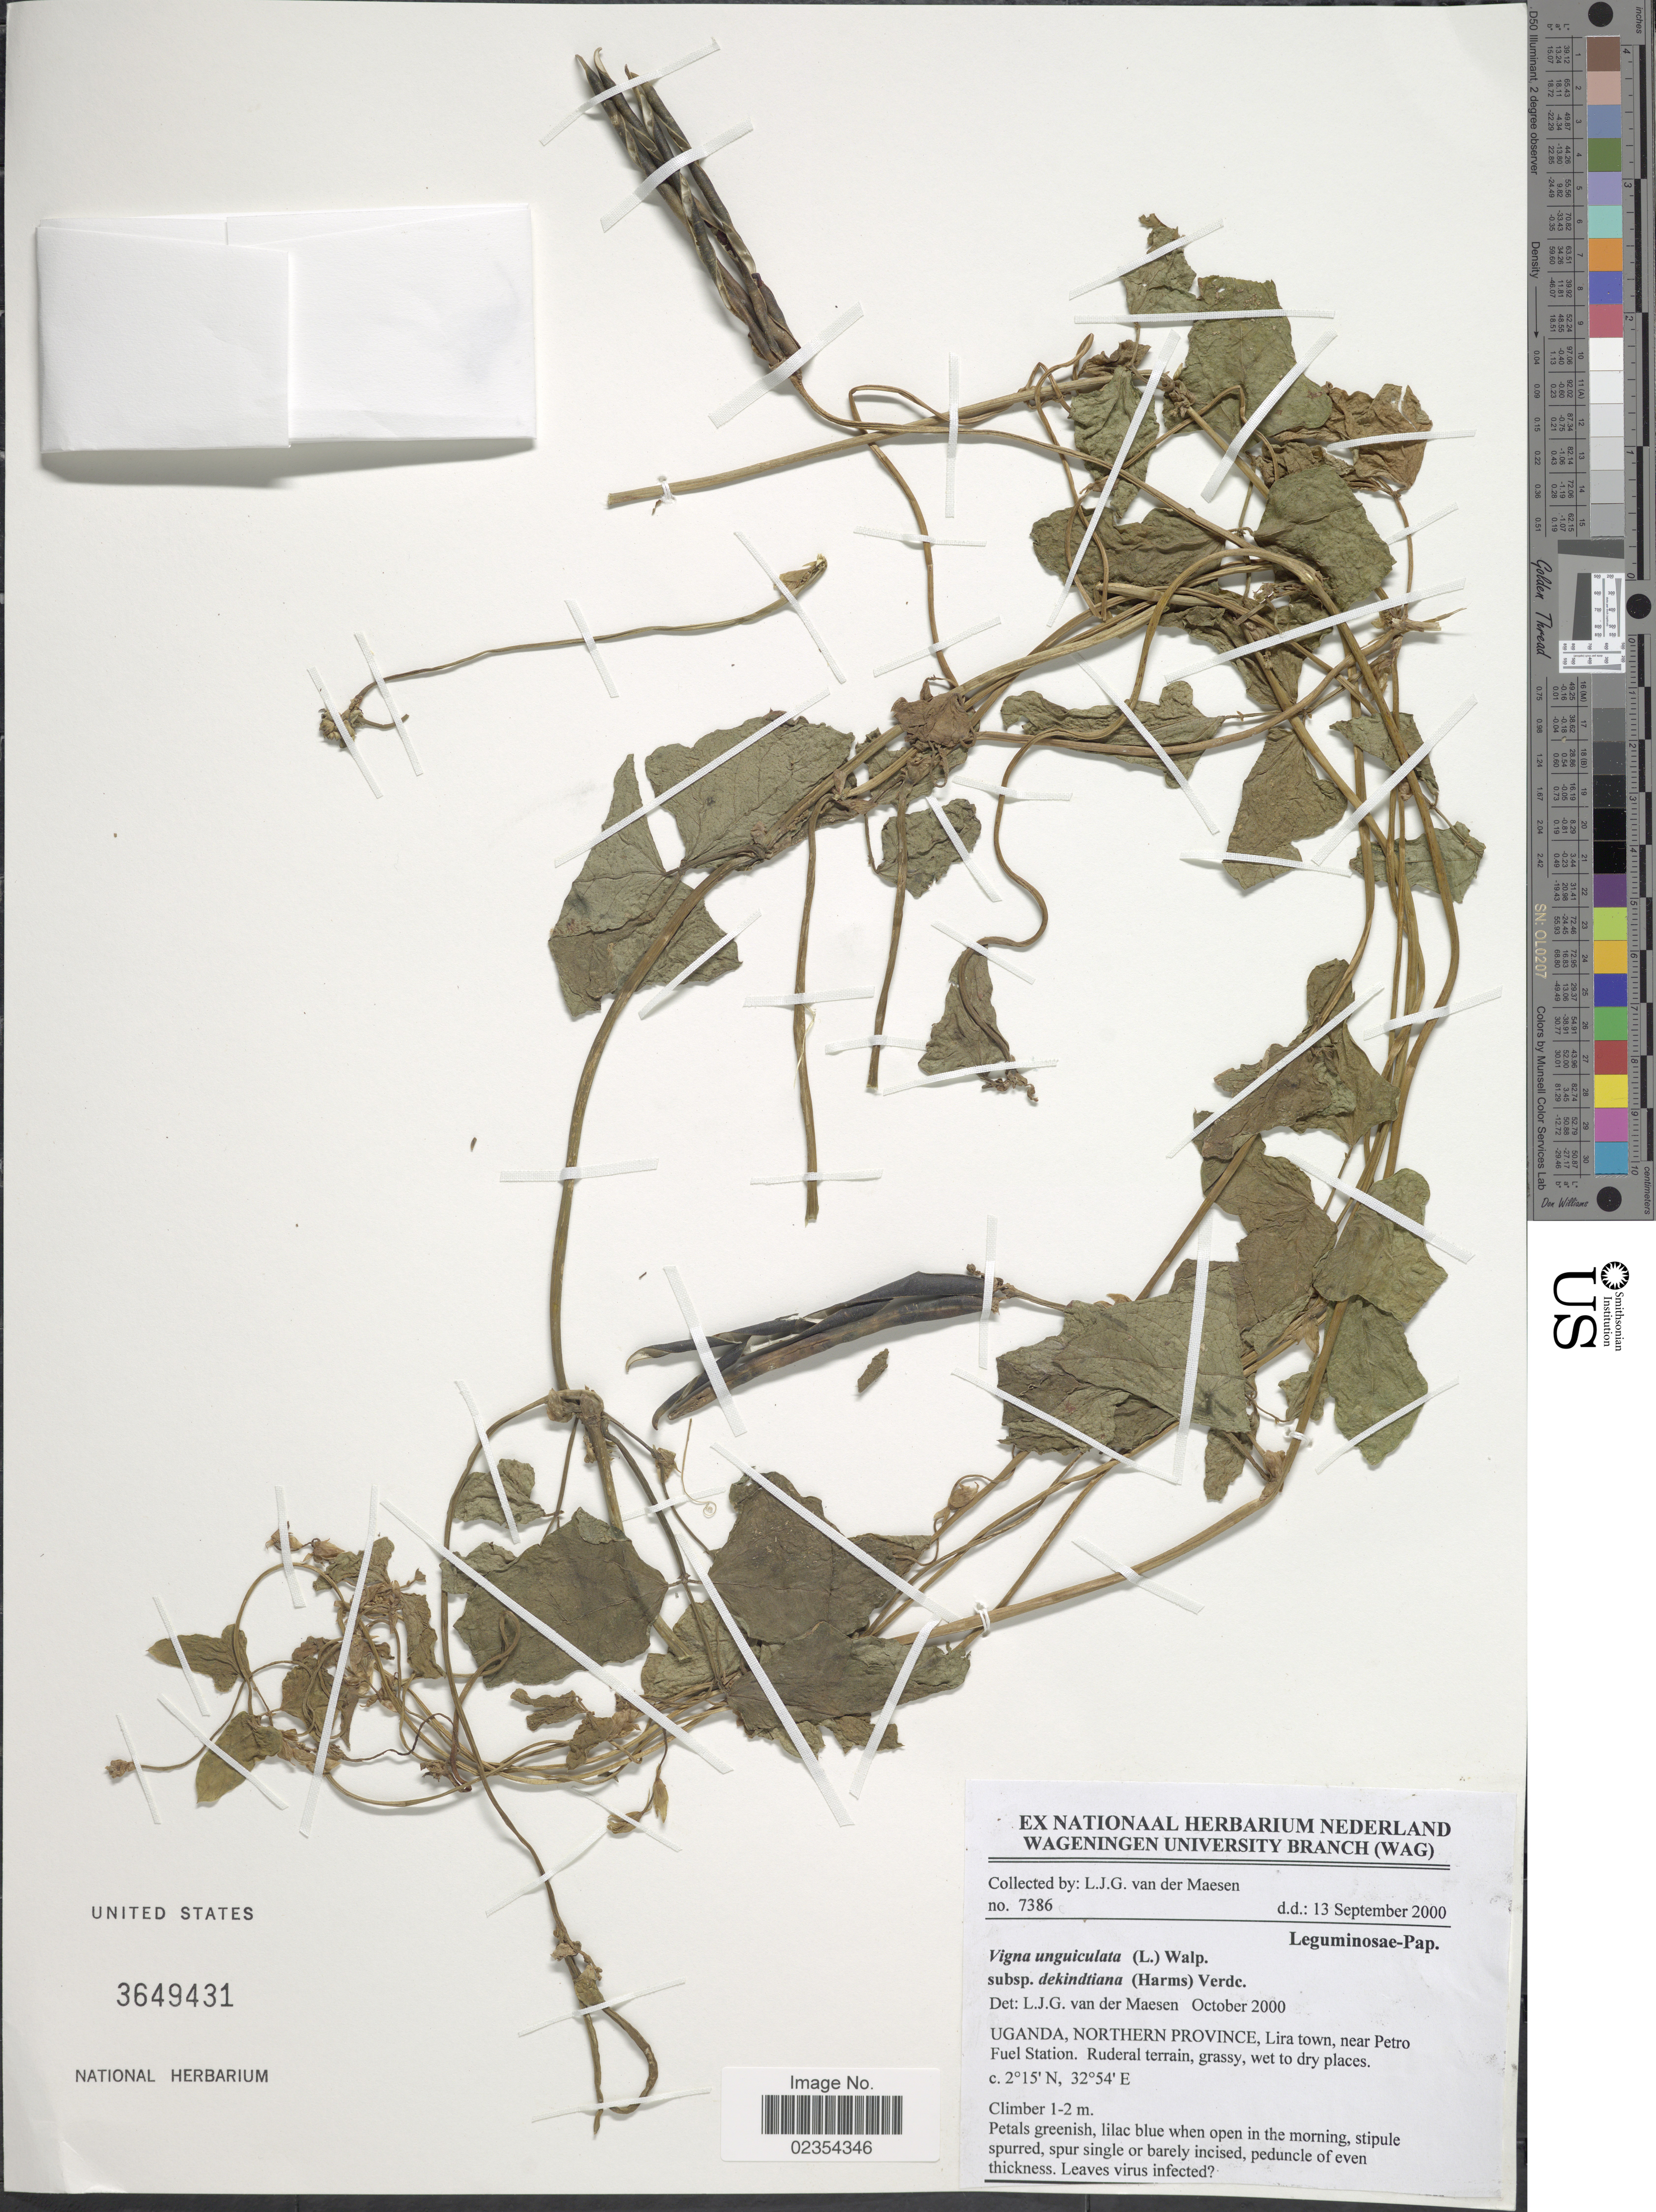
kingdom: Plantae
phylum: Tracheophyta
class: Magnoliopsida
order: Fabales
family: Fabaceae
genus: Vigna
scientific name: Vigna unguiculata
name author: (L.) Walp.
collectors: L. van der Maesen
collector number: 7386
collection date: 2000-09-13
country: Uganda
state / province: Northern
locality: Lira town, near Petro Fuel Station, Ruderal terrain.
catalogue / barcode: US 3649431